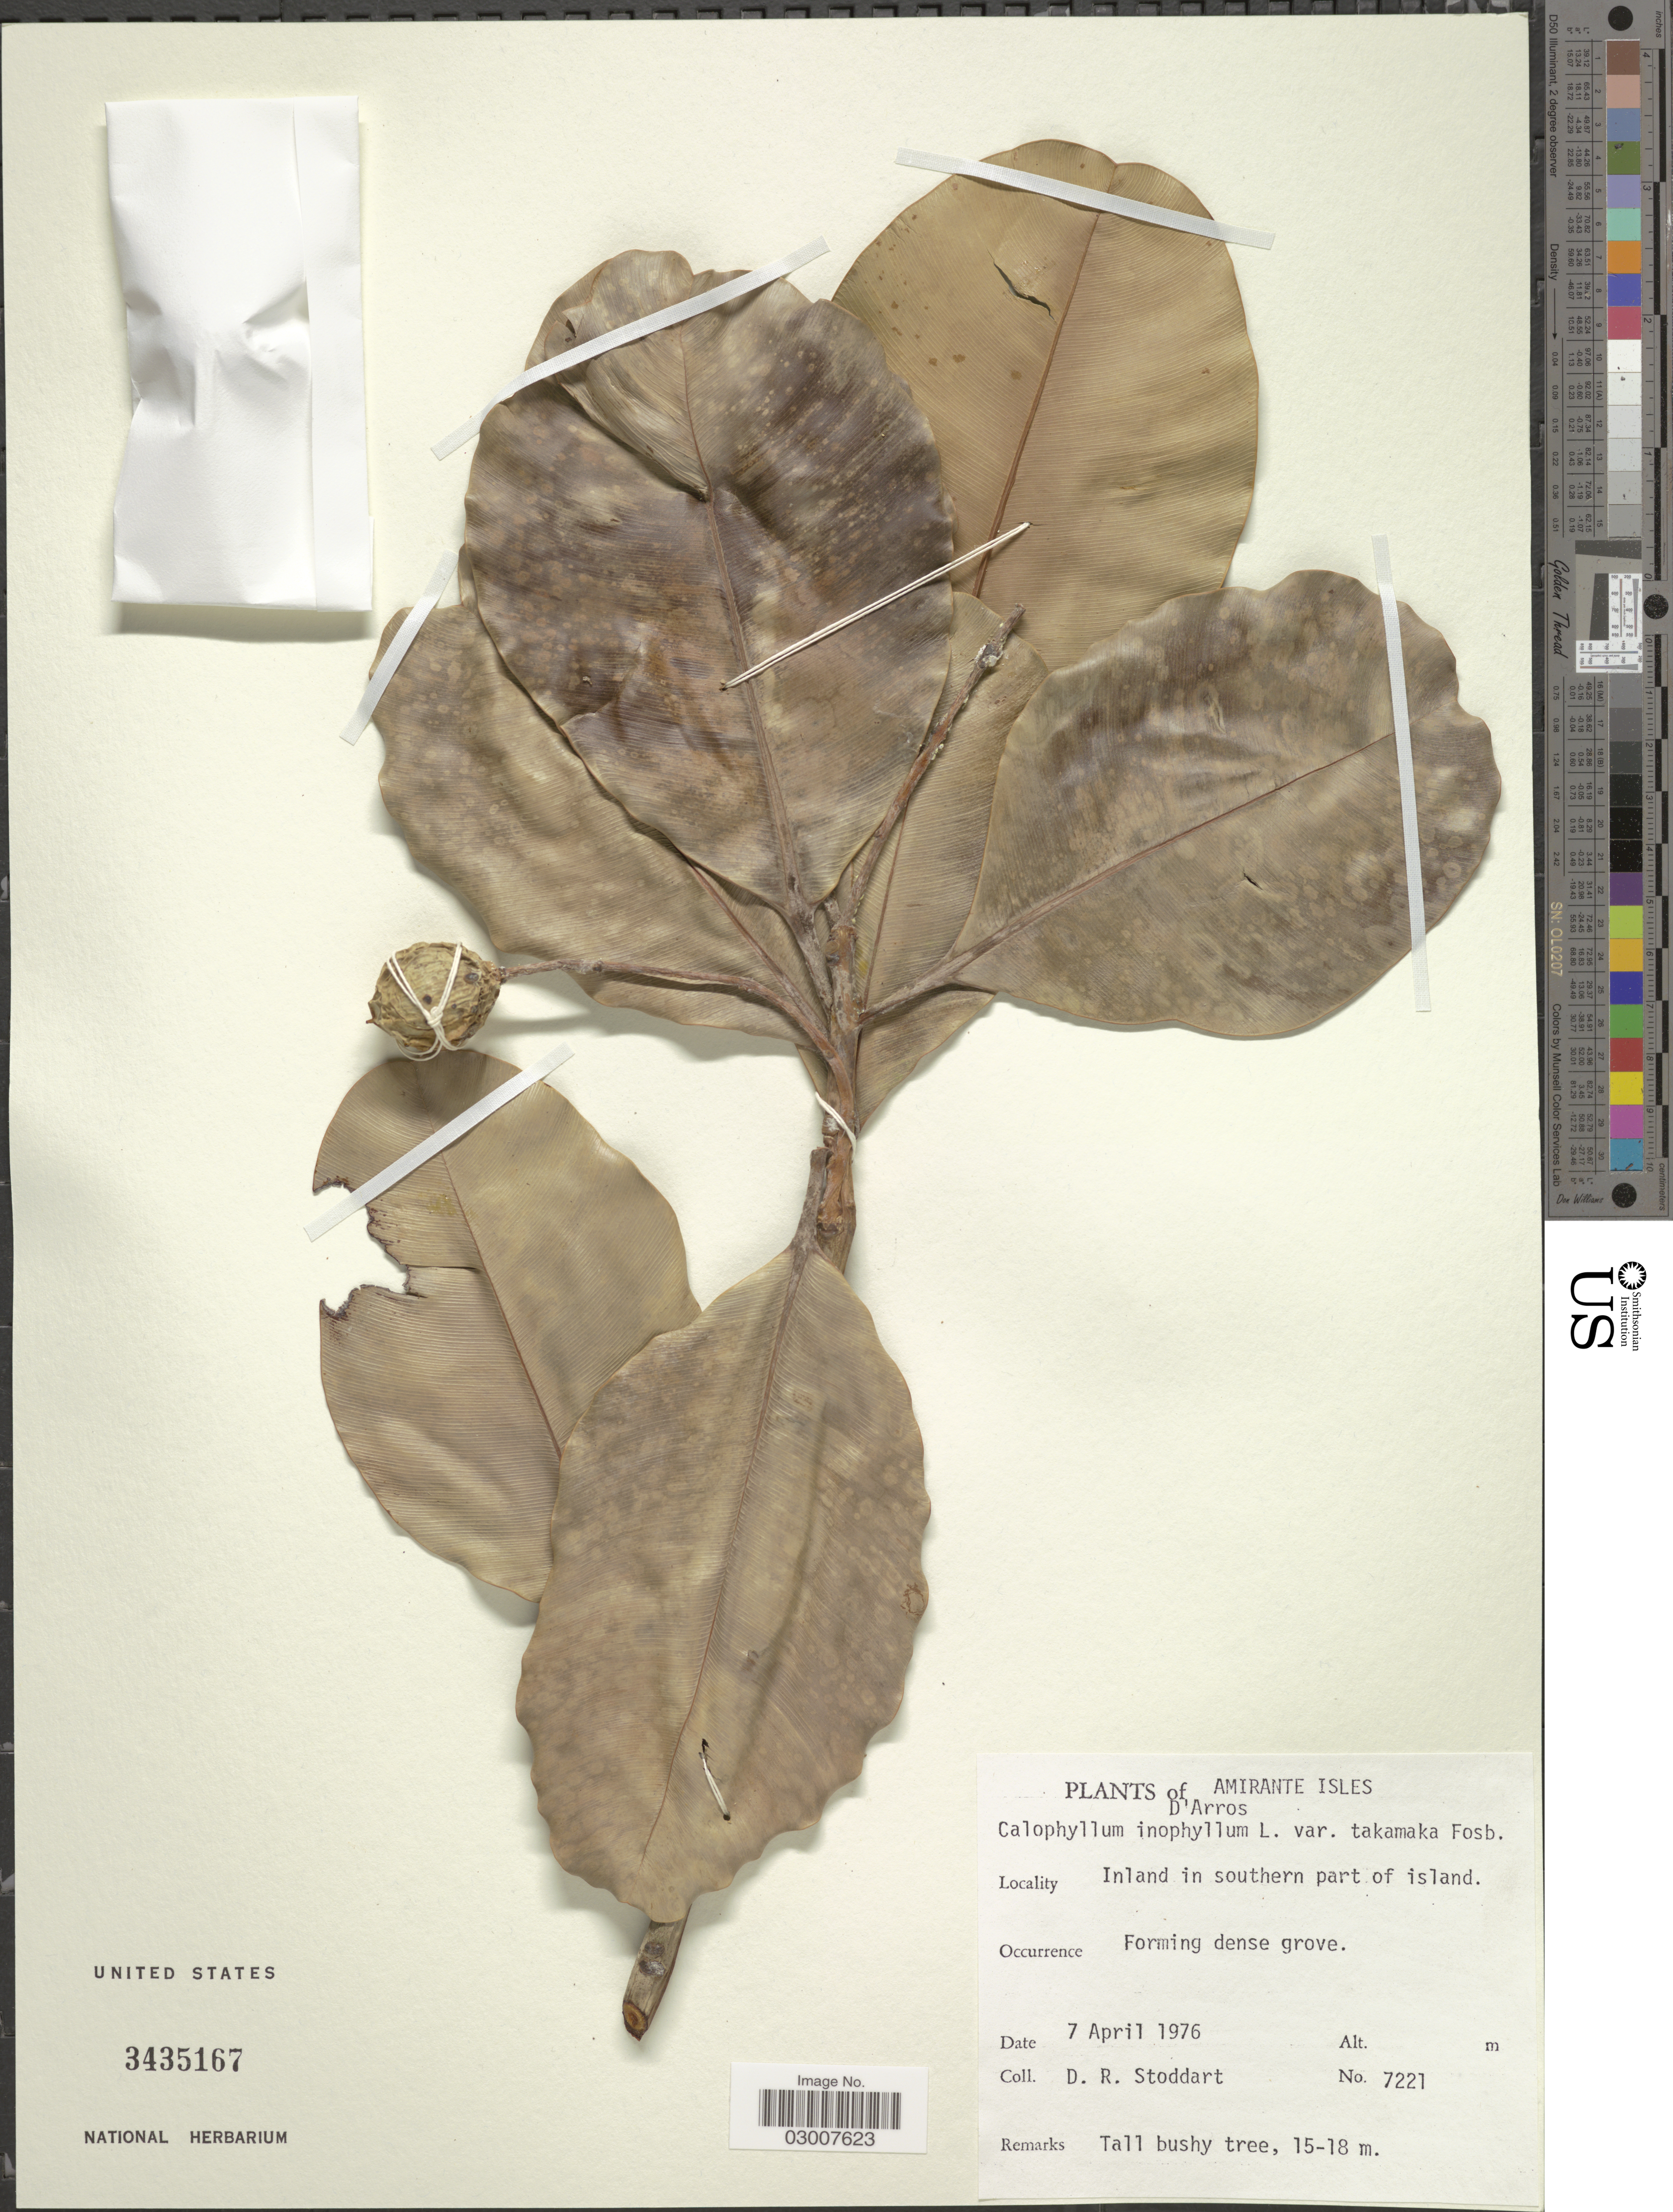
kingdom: Plantae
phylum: Tracheophyta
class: Magnoliopsida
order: Malpighiales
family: Calophyllaceae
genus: Calophyllum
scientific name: Calophyllum inophyllum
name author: L.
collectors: D. R. Stoddart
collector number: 7221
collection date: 1976-04-07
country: Seychelles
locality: Amirante Isles. D'Arros.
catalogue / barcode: US 3435167